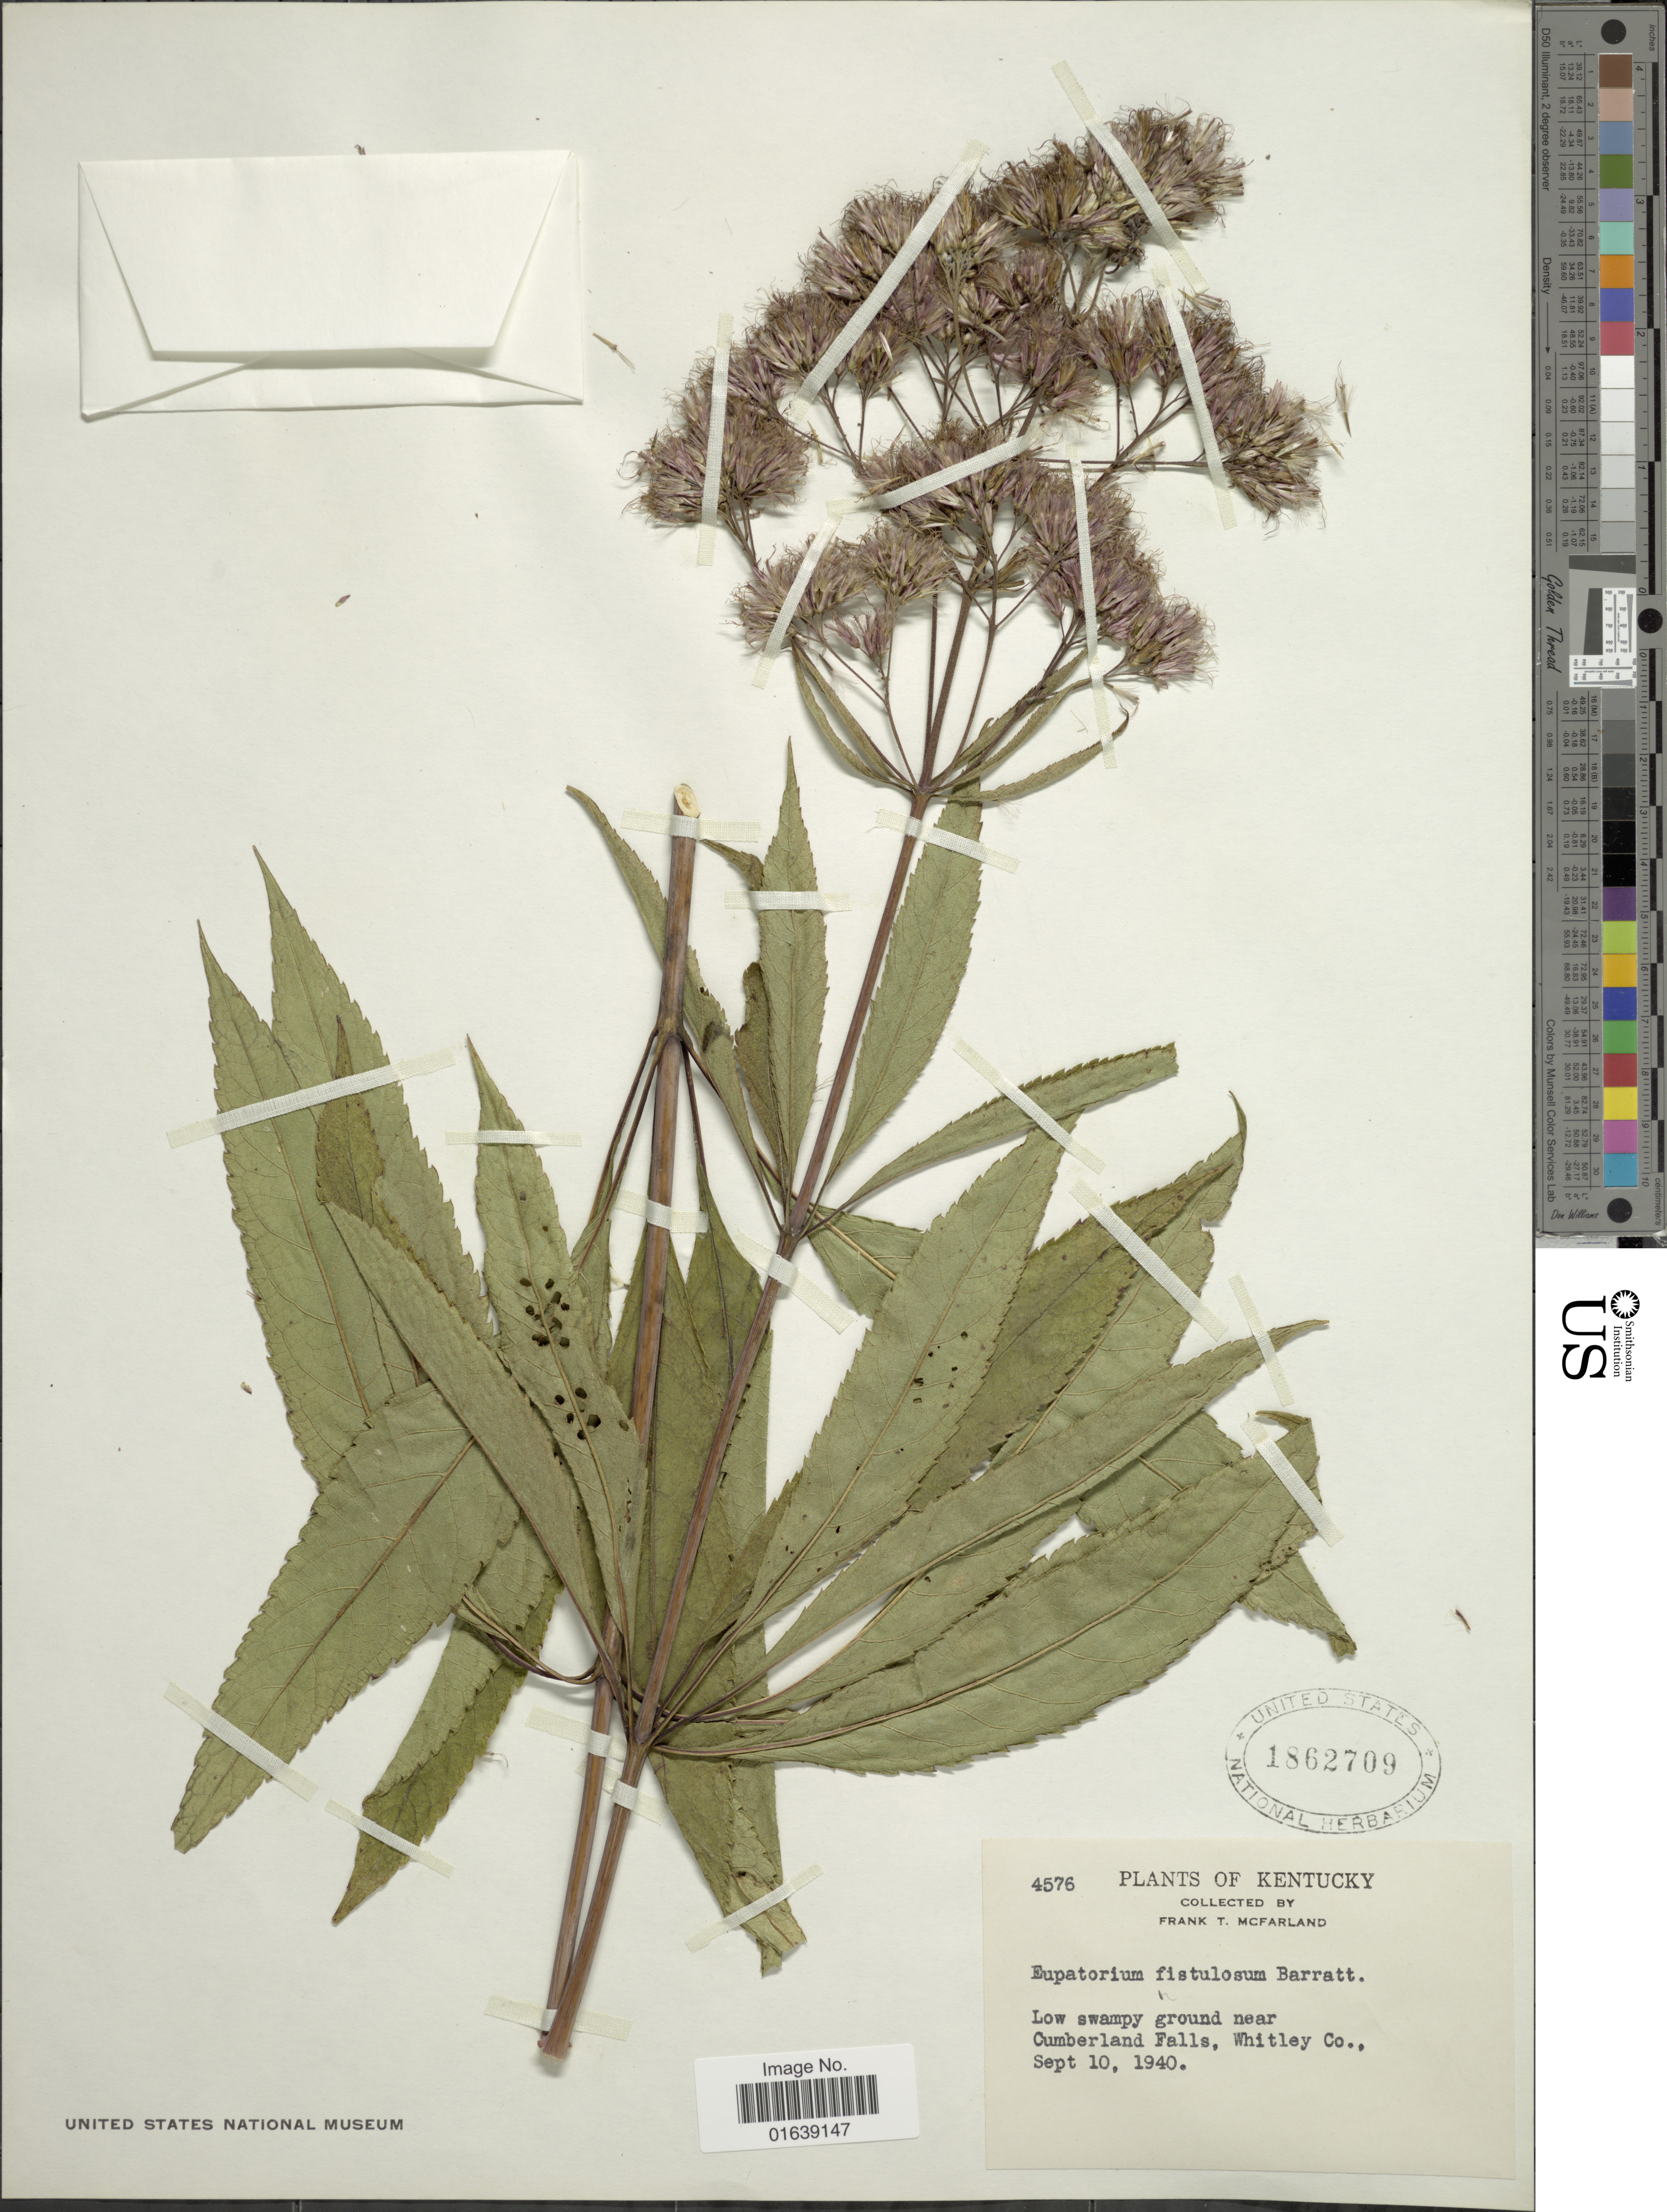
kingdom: Plantae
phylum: Tracheophyta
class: Magnoliopsida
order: Asterales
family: Asteraceae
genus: Eupatorium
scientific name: Eupatorium fistulosum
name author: Barratt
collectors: F. McFarland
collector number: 4576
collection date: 1940-09-10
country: United States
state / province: Kentucky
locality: Kentucky. Low swampy ground near Cumberland Falls, Whitley Co.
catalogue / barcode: US 1862709